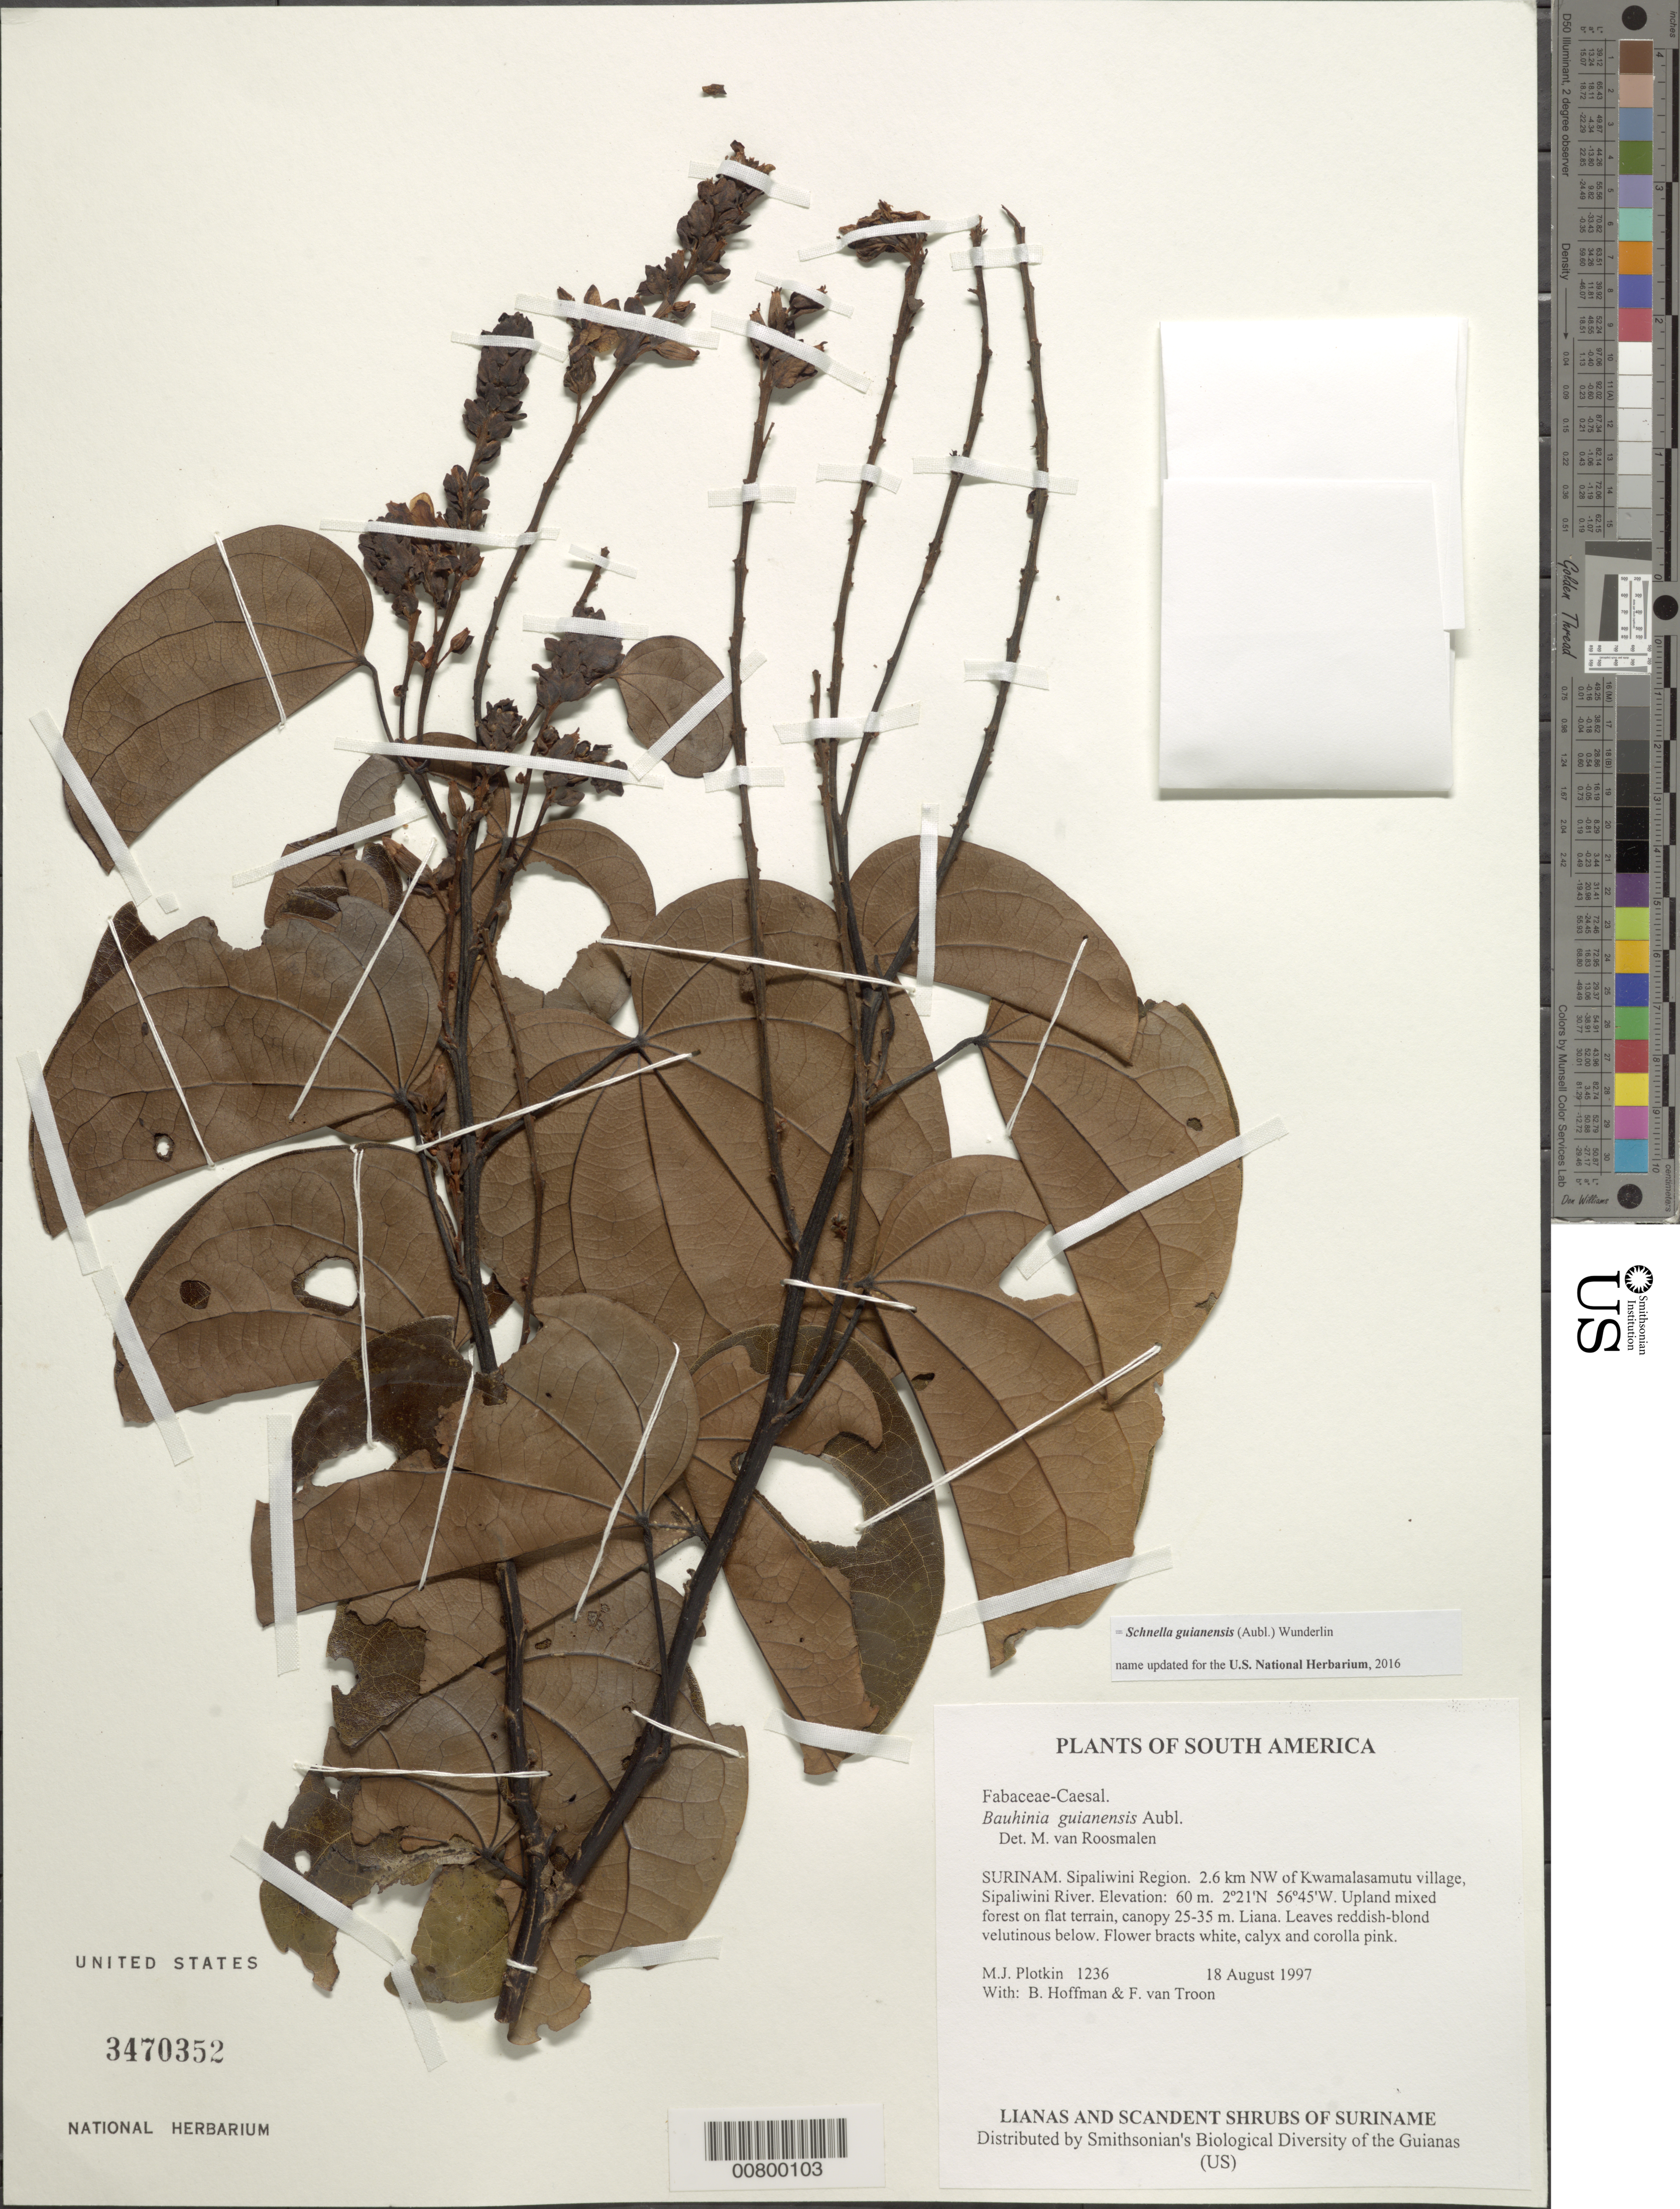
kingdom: Plantae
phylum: Tracheophyta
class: Magnoliopsida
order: Fabales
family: Fabaceae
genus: Schnella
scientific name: Schnella guianensis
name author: (Aubl.) Wunderlin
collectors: M. Plotkin, B. Hoffman & F. Van Troon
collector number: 1236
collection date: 1997-08-18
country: Suriname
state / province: Sipaliwini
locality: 2.6 km NW of Kwamalasamutu village, Sipaliwini River.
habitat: Upland mixed foest on flat terrain, canopy 25-35 m.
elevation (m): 60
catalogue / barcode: US 3470352